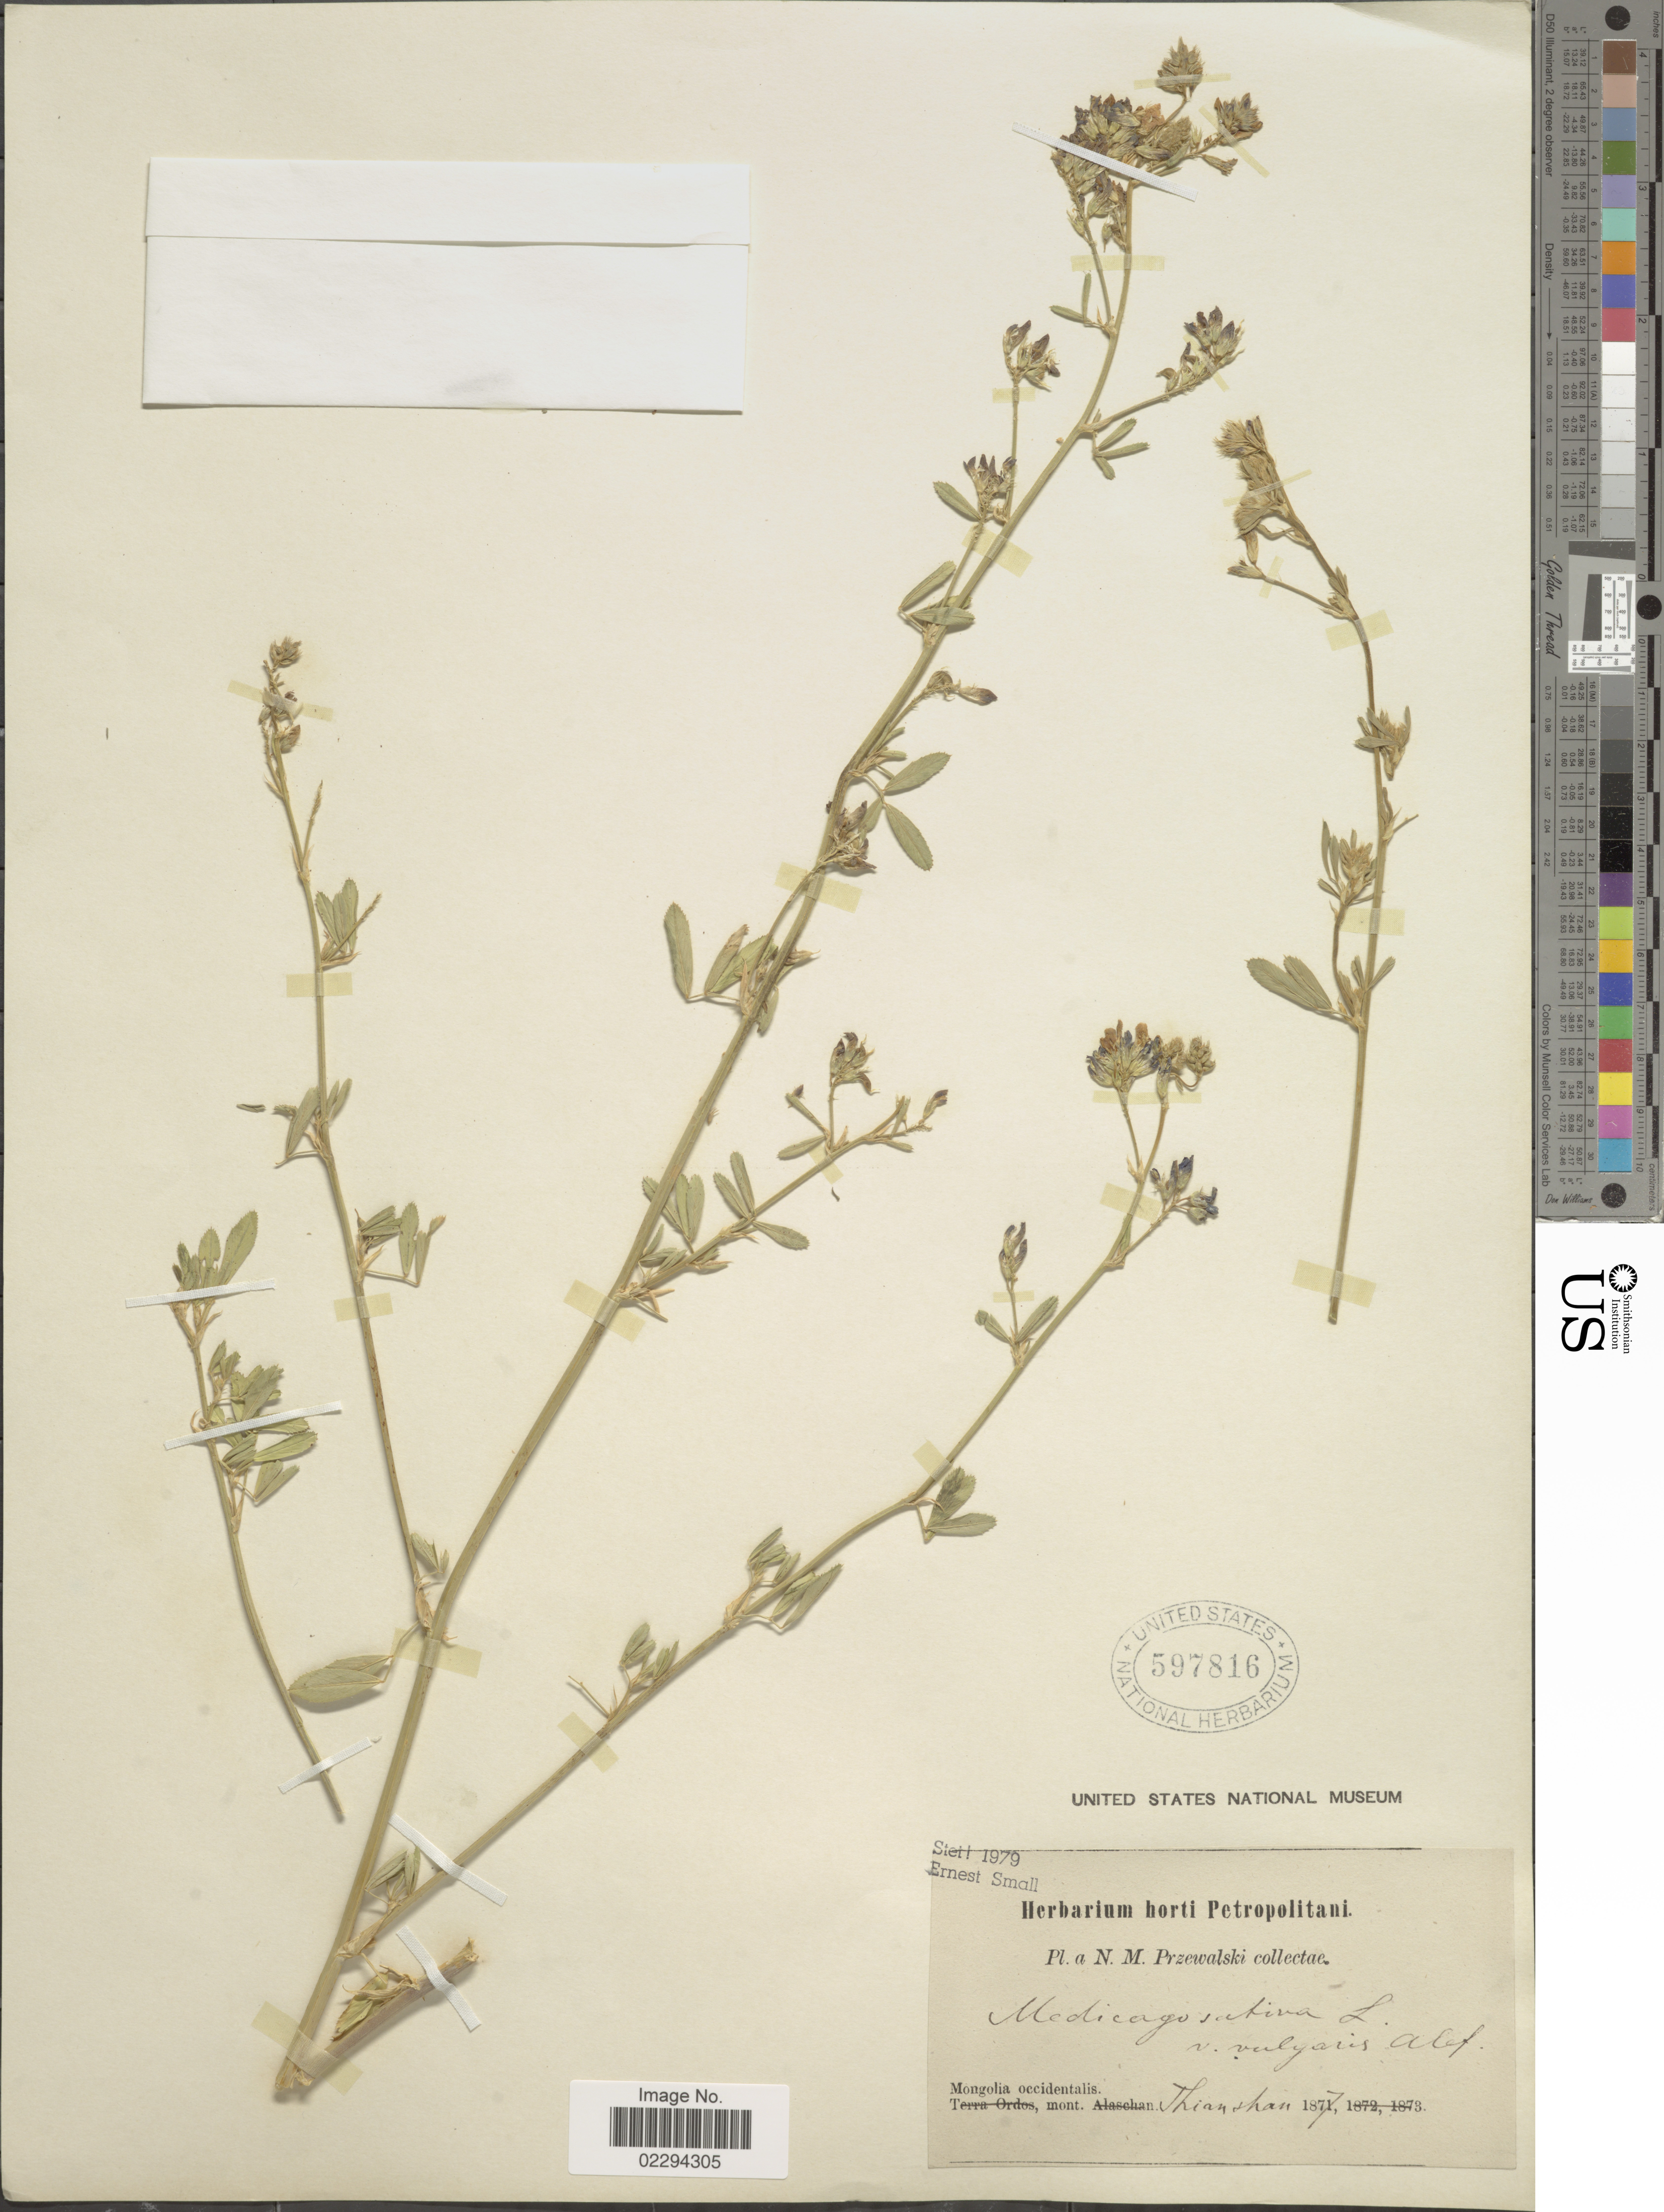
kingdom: Plantae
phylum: Tracheophyta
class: Magnoliopsida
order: Fabales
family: Fabaceae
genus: Medicago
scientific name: Medicago sativa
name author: L.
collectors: N. Przewalski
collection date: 1877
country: Mongolia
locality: Mongolia occidentalis, mont. Thian shan. [interpreted]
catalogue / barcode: US 597816